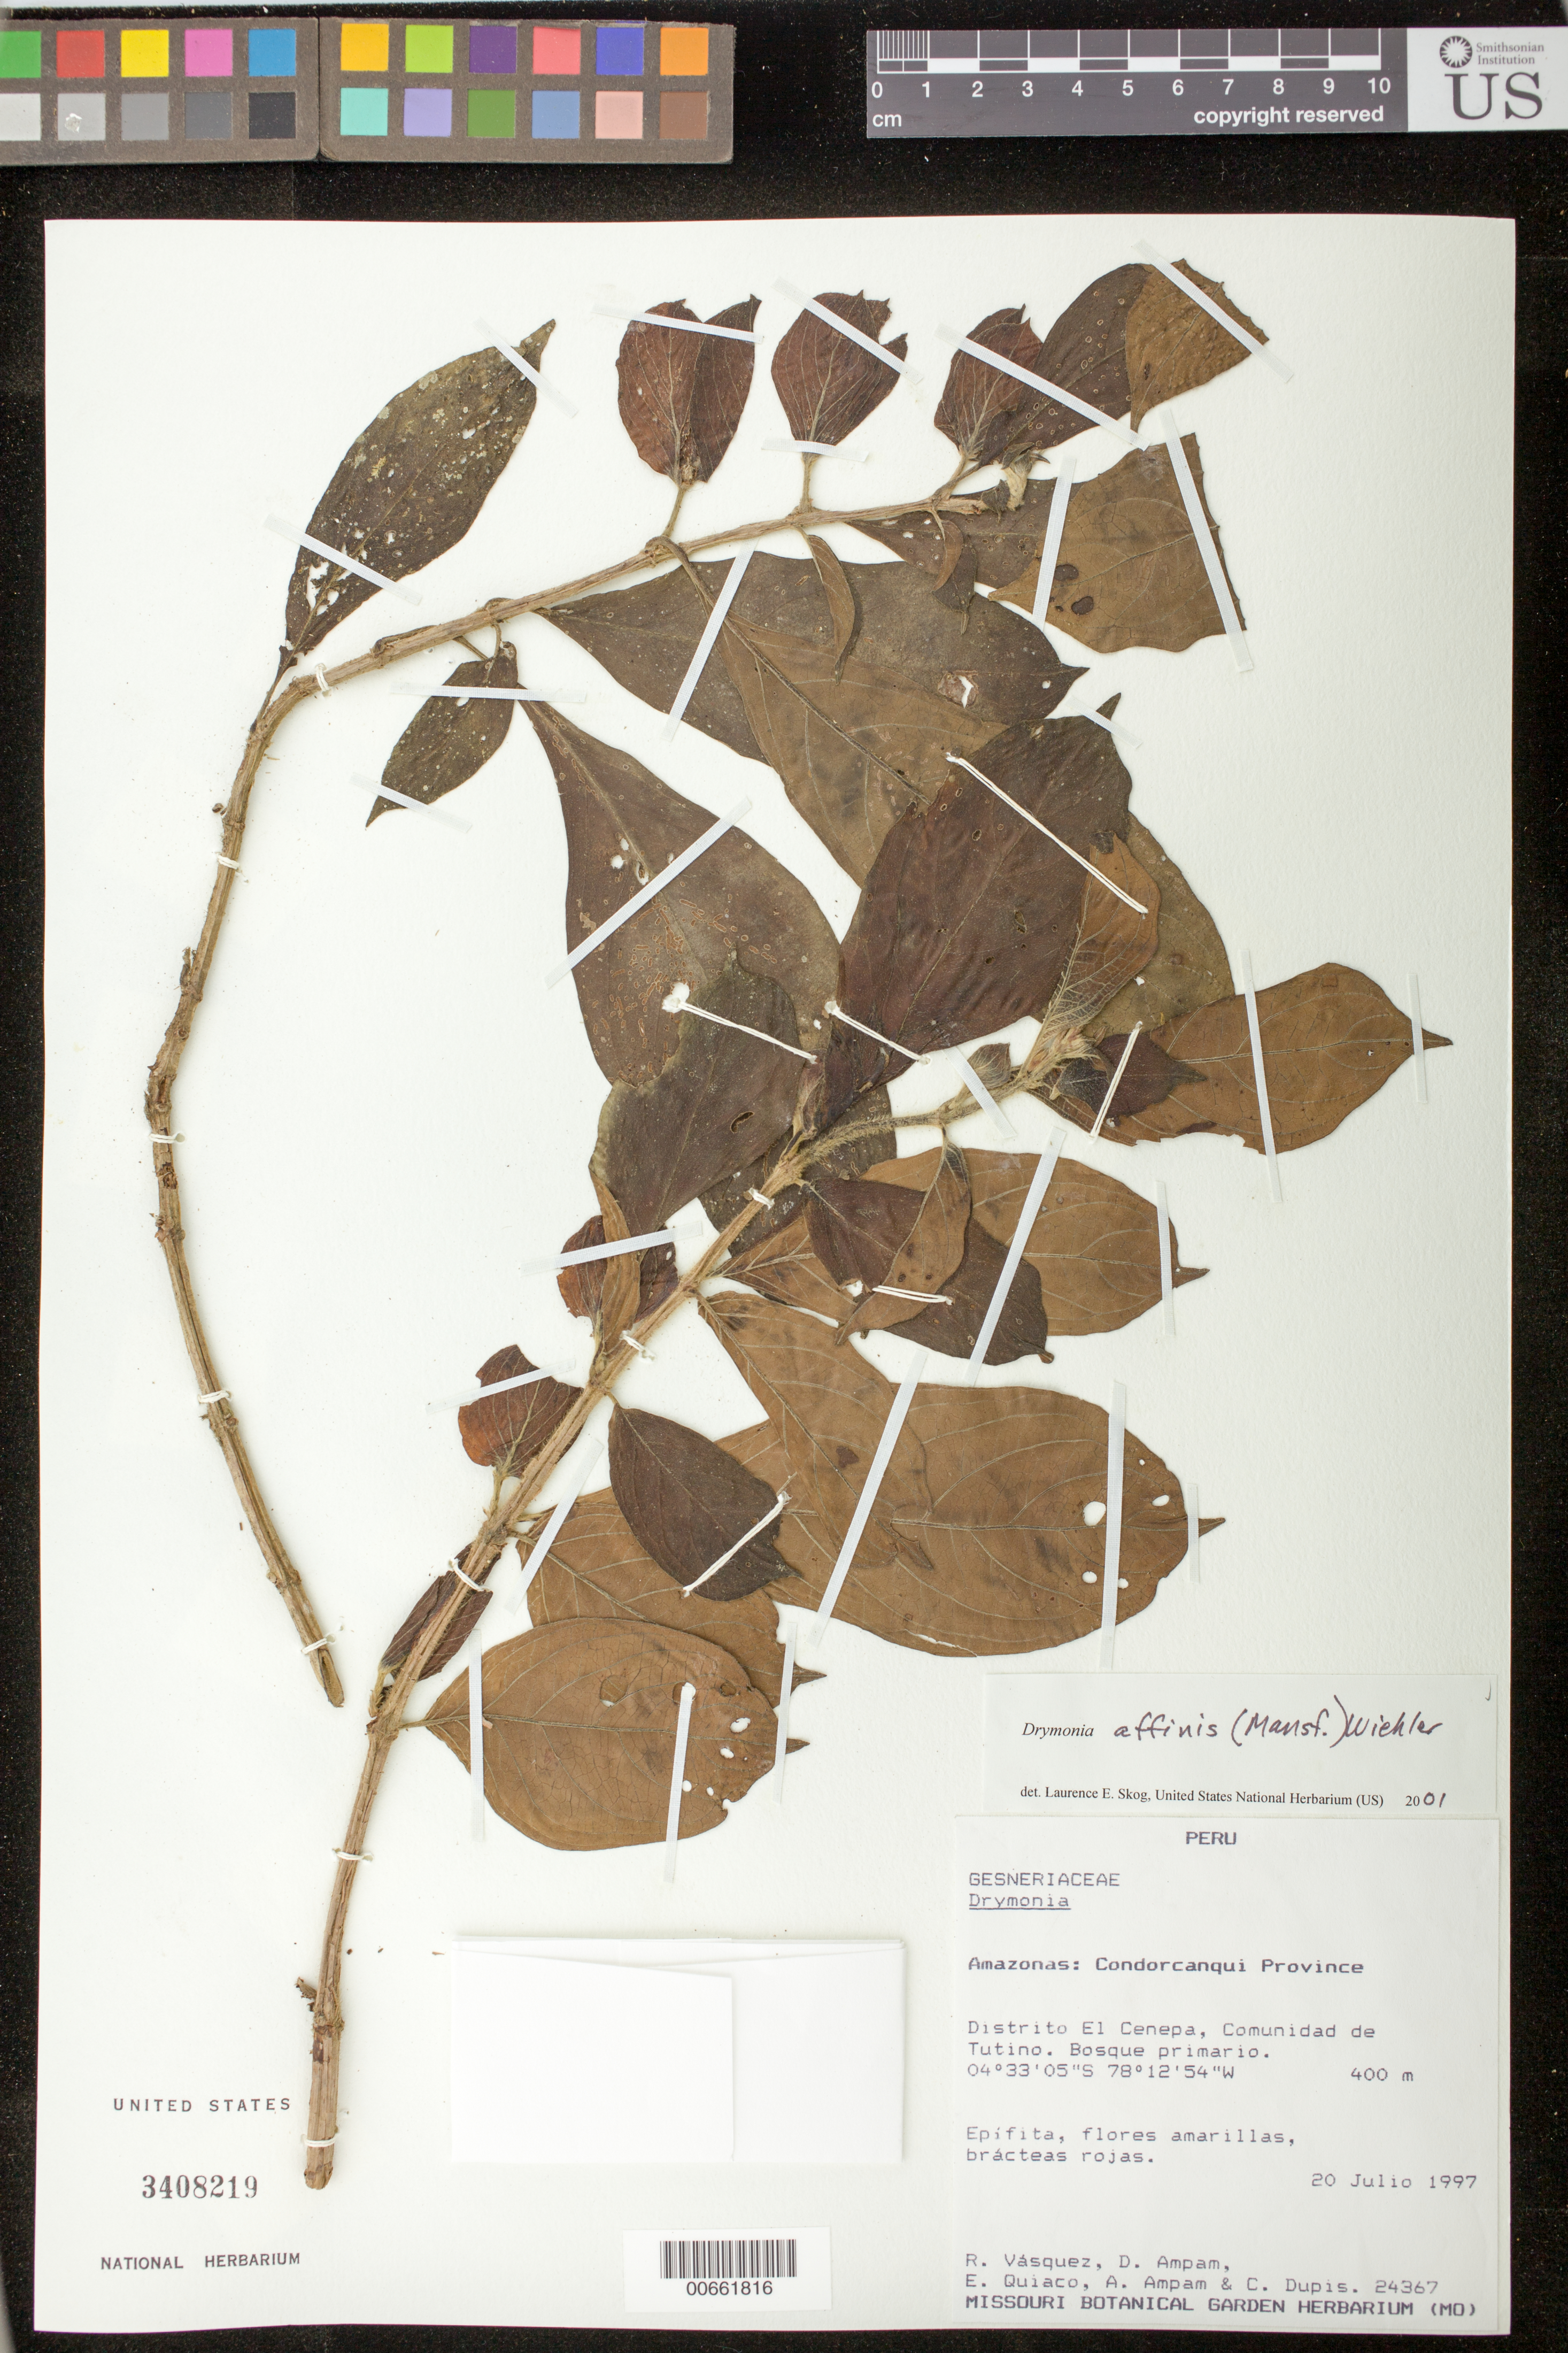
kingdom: Plantae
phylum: Tracheophyta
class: Magnoliopsida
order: Lamiales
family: Gesneriaceae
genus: Drymonia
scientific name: Drymonia affinis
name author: (Mansf.) Wiehler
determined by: Skog, Laurence E.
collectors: R. Vásquez, D. Ampam, E. Quiaco, A. Ampam & C. Dupis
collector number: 24367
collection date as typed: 20 Jul 1997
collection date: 1997-07-20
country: Peru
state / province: Amazonas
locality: Prov. Condorcanqui; Dtto. El Cenepa, comunidad de Tutino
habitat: Bosque primario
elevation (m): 400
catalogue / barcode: US 3408219